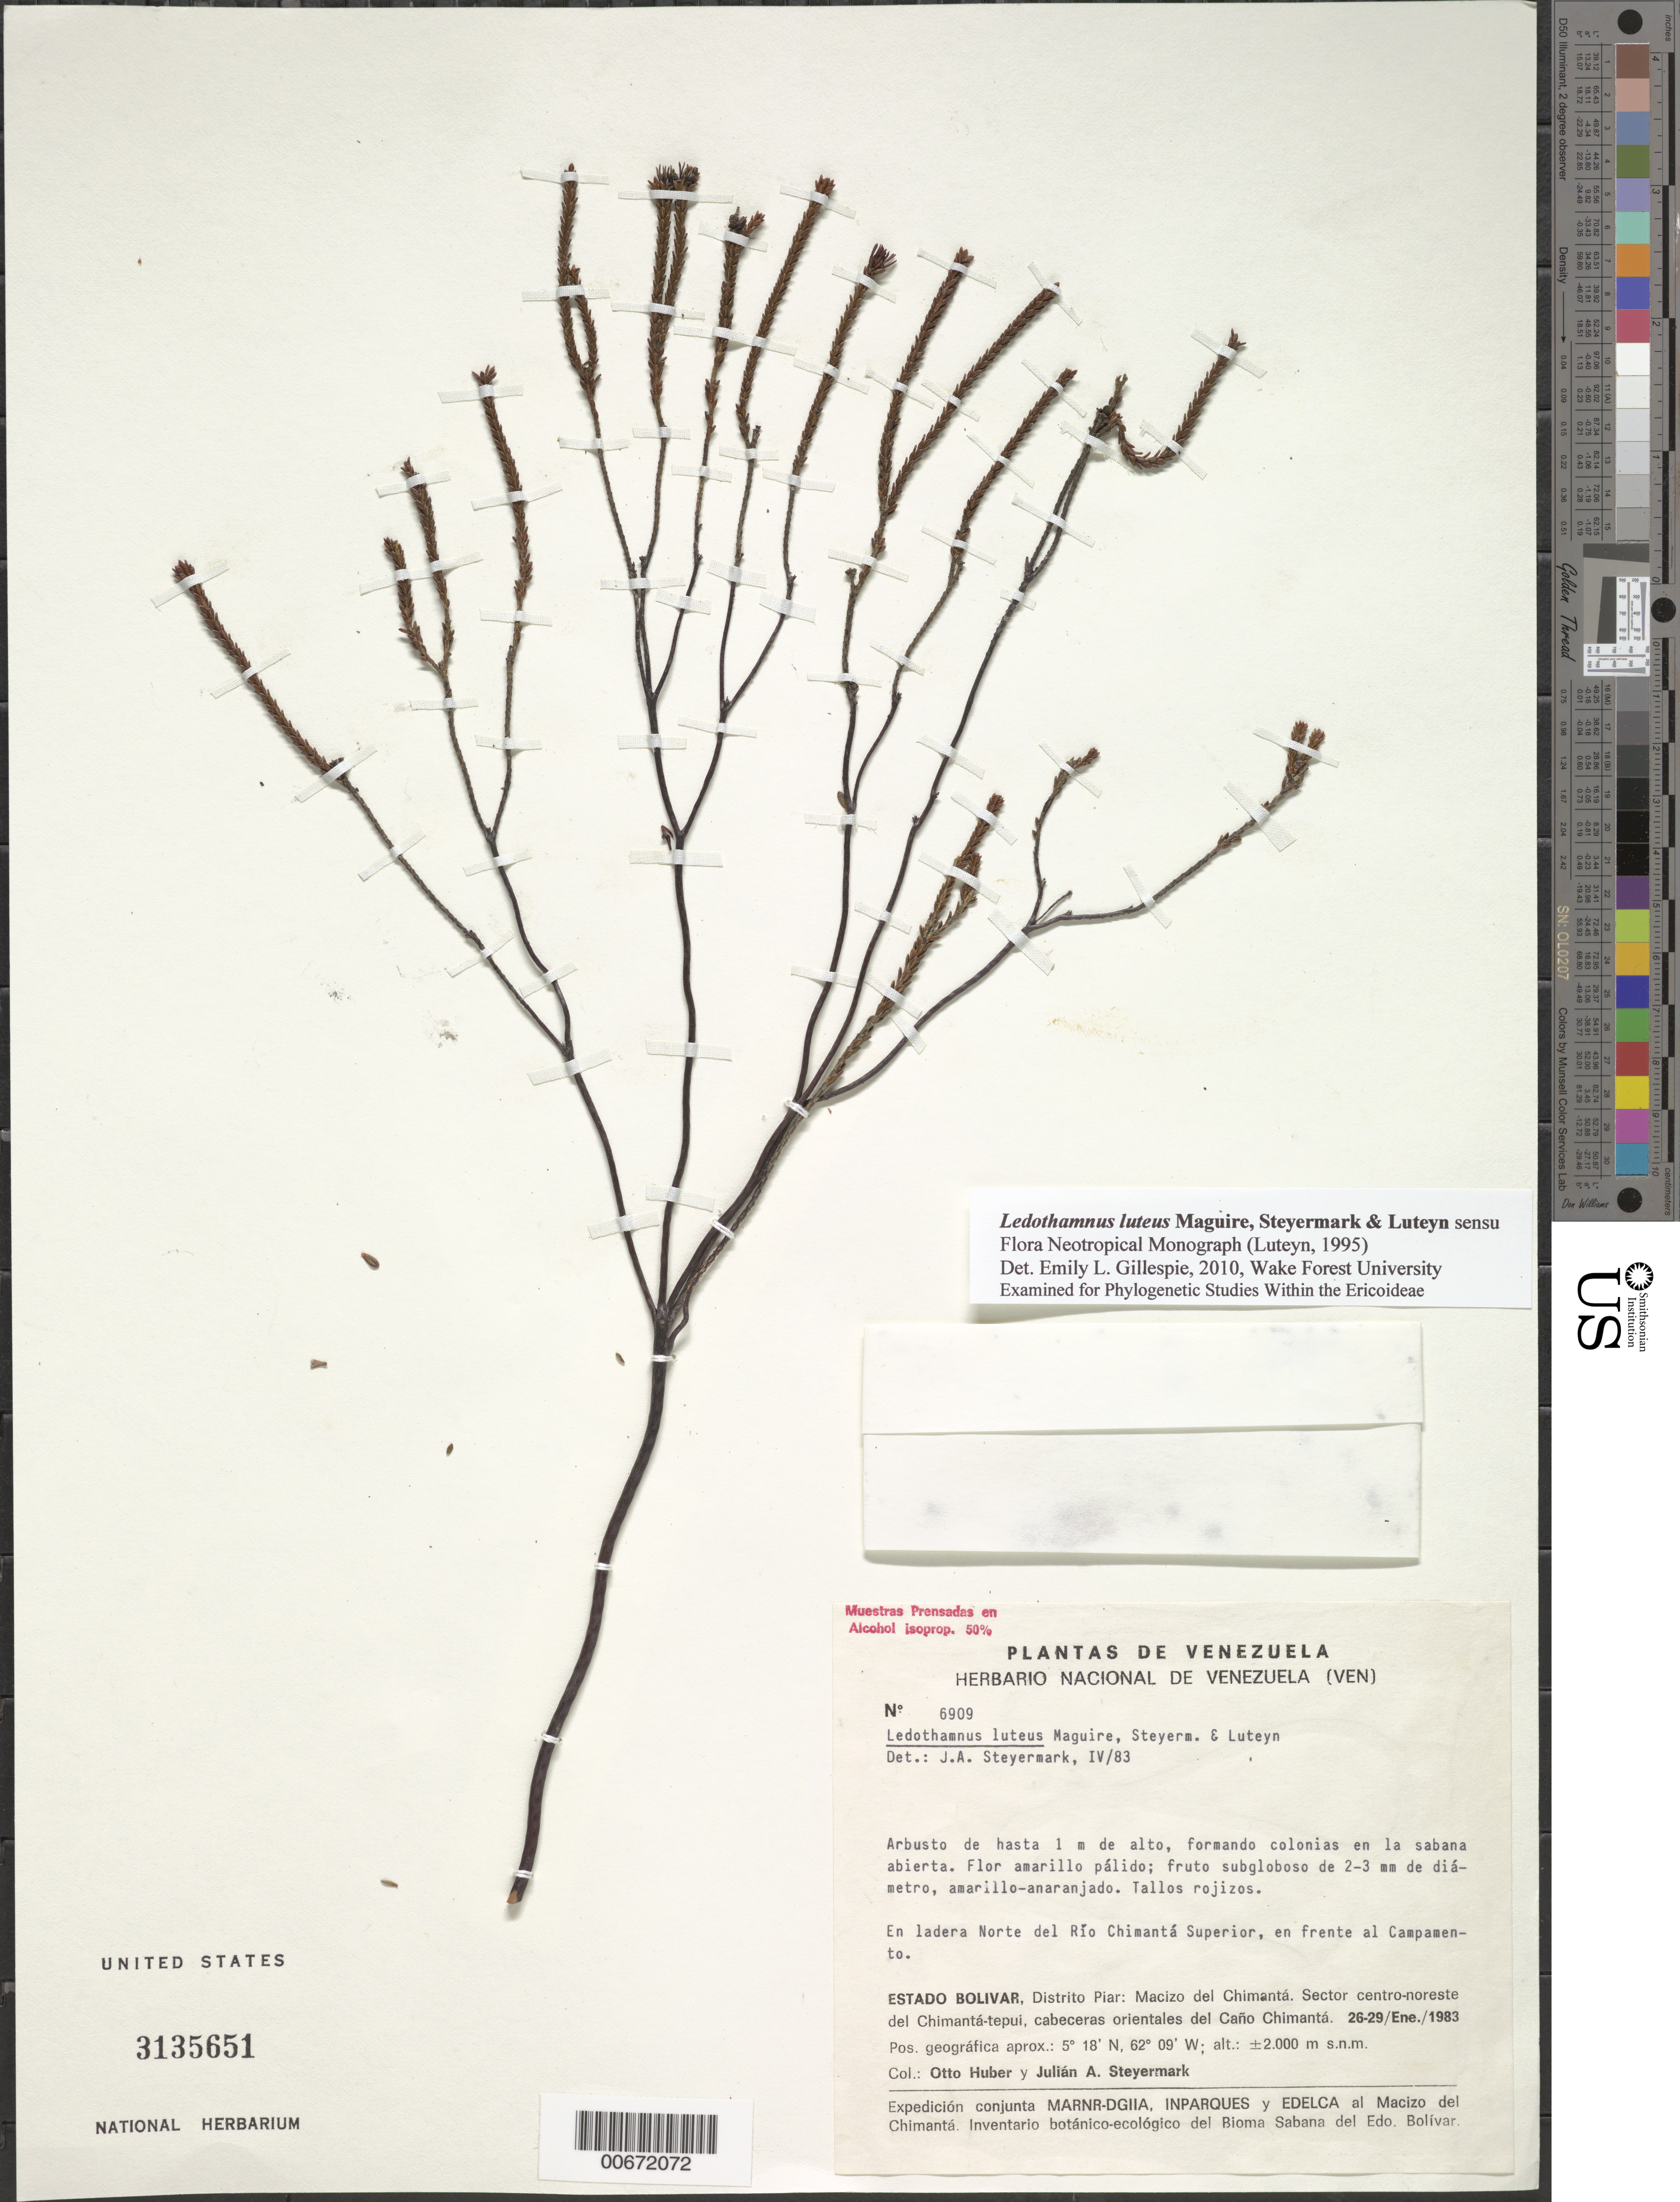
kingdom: Plantae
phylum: Tracheophyta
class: Magnoliopsida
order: Ericales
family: Ericaceae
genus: Ledothamnus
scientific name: Ledothamnus luteus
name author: Maguire et al.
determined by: Steyermark, Julian A., (VEN)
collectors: O. Huber & J. Steyermark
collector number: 6909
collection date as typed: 26-Jan-83 to 29-Jan-83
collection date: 1983-01-26/1983-01-29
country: Venezuela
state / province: Bolívar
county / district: Piar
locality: Macizo del Chimantá, NE Chimantá-tepuí, N del Río Chimantá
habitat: Ladera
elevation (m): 2000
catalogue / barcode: US 3135651